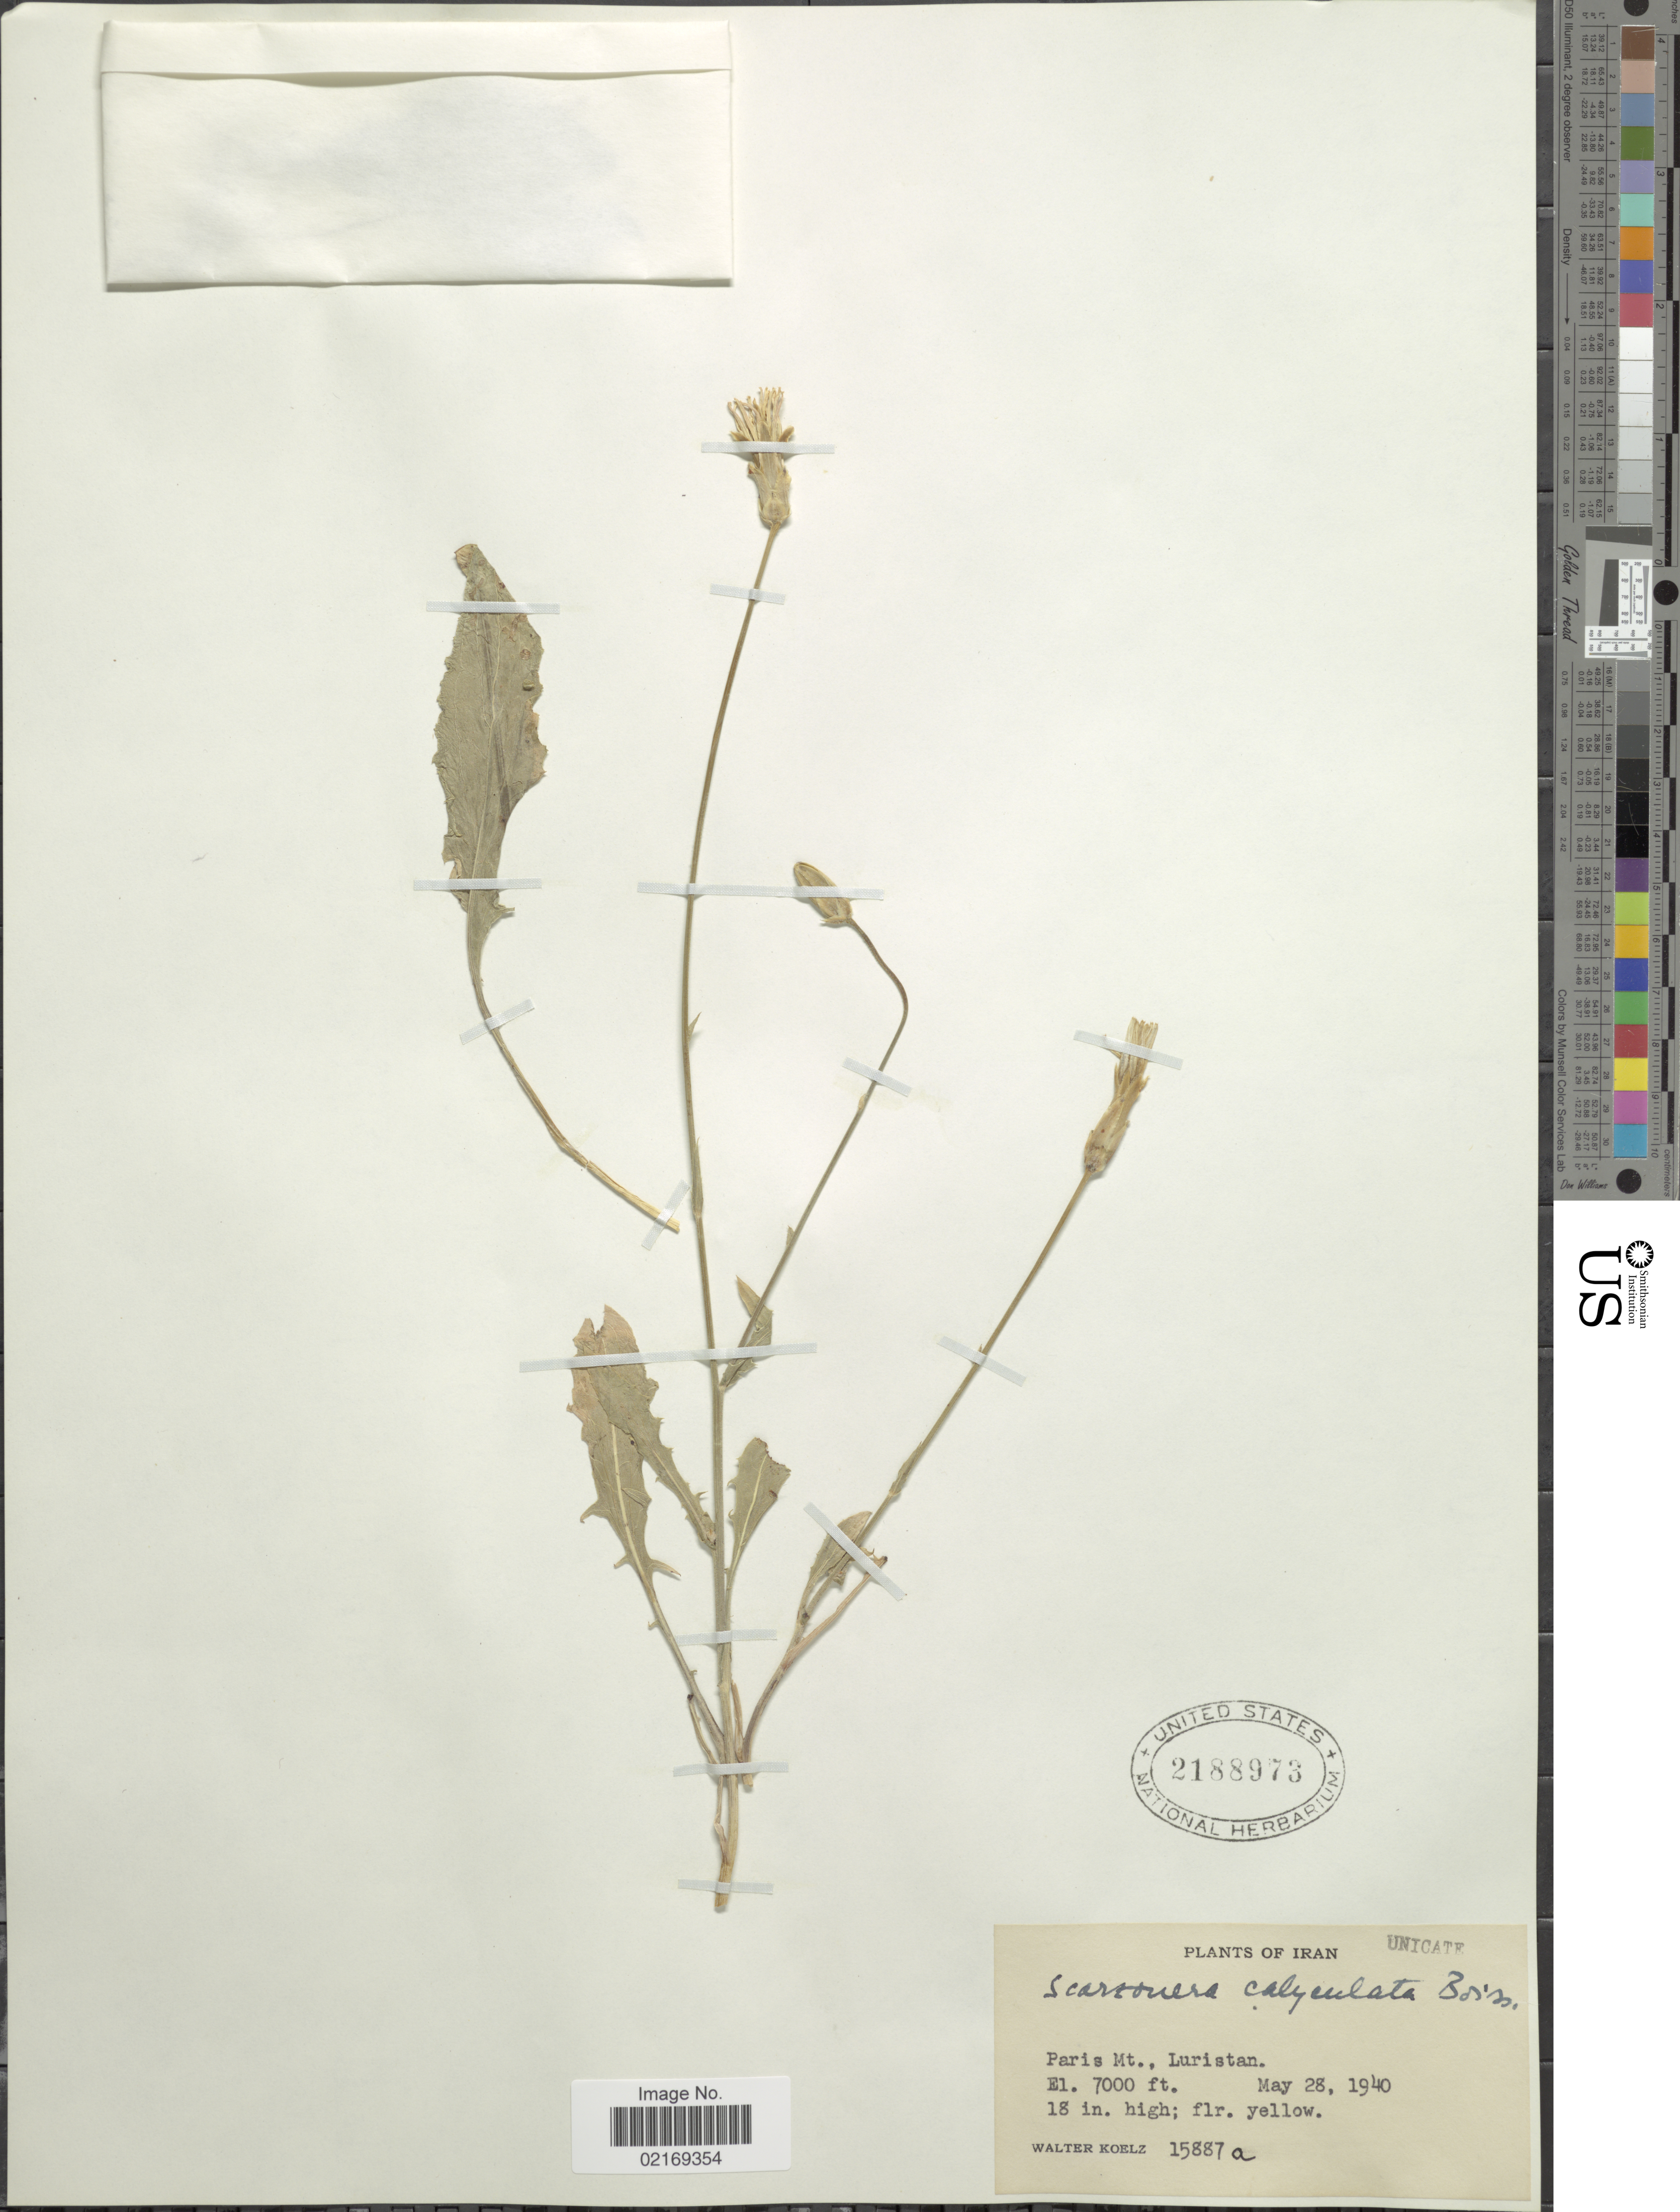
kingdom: Plantae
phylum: Tracheophyta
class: Magnoliopsida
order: Asterales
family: Asteraceae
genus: Scorzonera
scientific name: Scorzonera calyculata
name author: Boiss.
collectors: W. N. Koelz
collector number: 15887a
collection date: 1940-05-28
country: Iran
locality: Paris Mt., Luristan.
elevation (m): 2134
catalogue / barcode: US 2188973